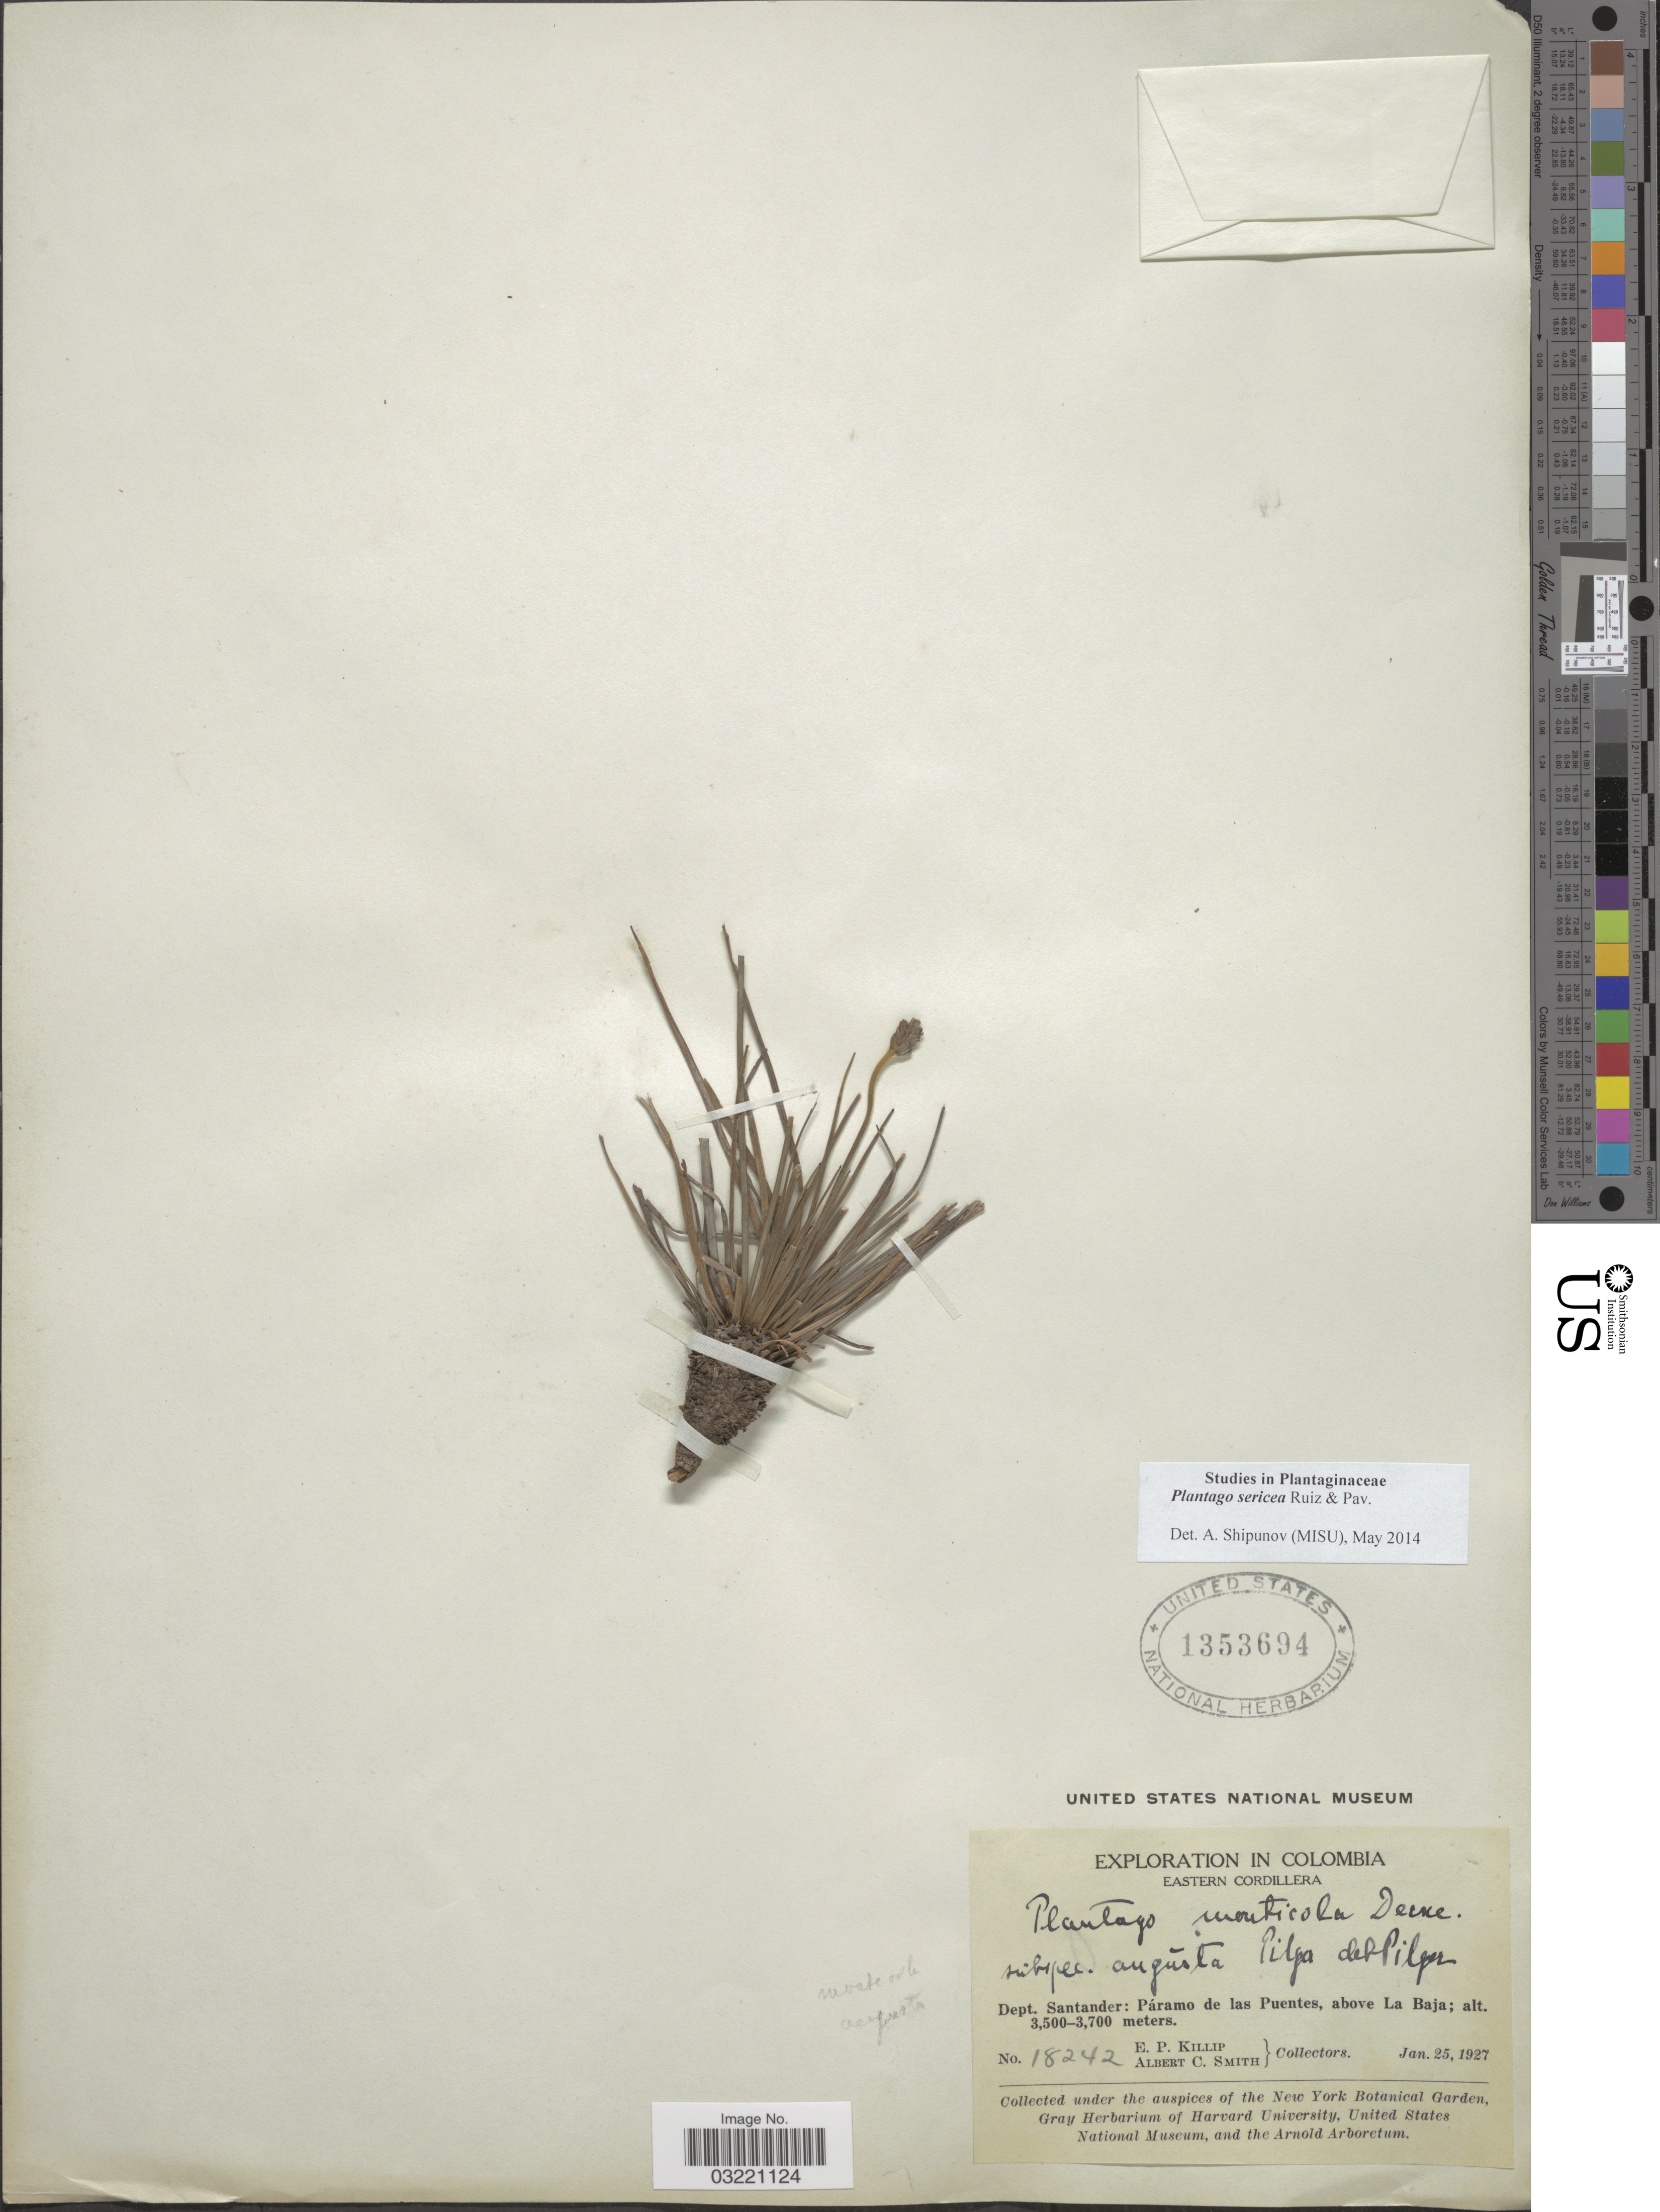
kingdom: Plantae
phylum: Tracheophyta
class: Magnoliopsida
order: Lamiales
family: Plantaginaceae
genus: Plantago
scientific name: Plantago sericea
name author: Ruiz & Pav.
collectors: E. P. Killip & A. C. Smith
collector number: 18242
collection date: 1927-01-25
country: Colombia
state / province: Santander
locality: Eastern Cordillera. Dept. Santander: Páramo de las Puentes, above La Baja.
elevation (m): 3500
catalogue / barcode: US 1353694